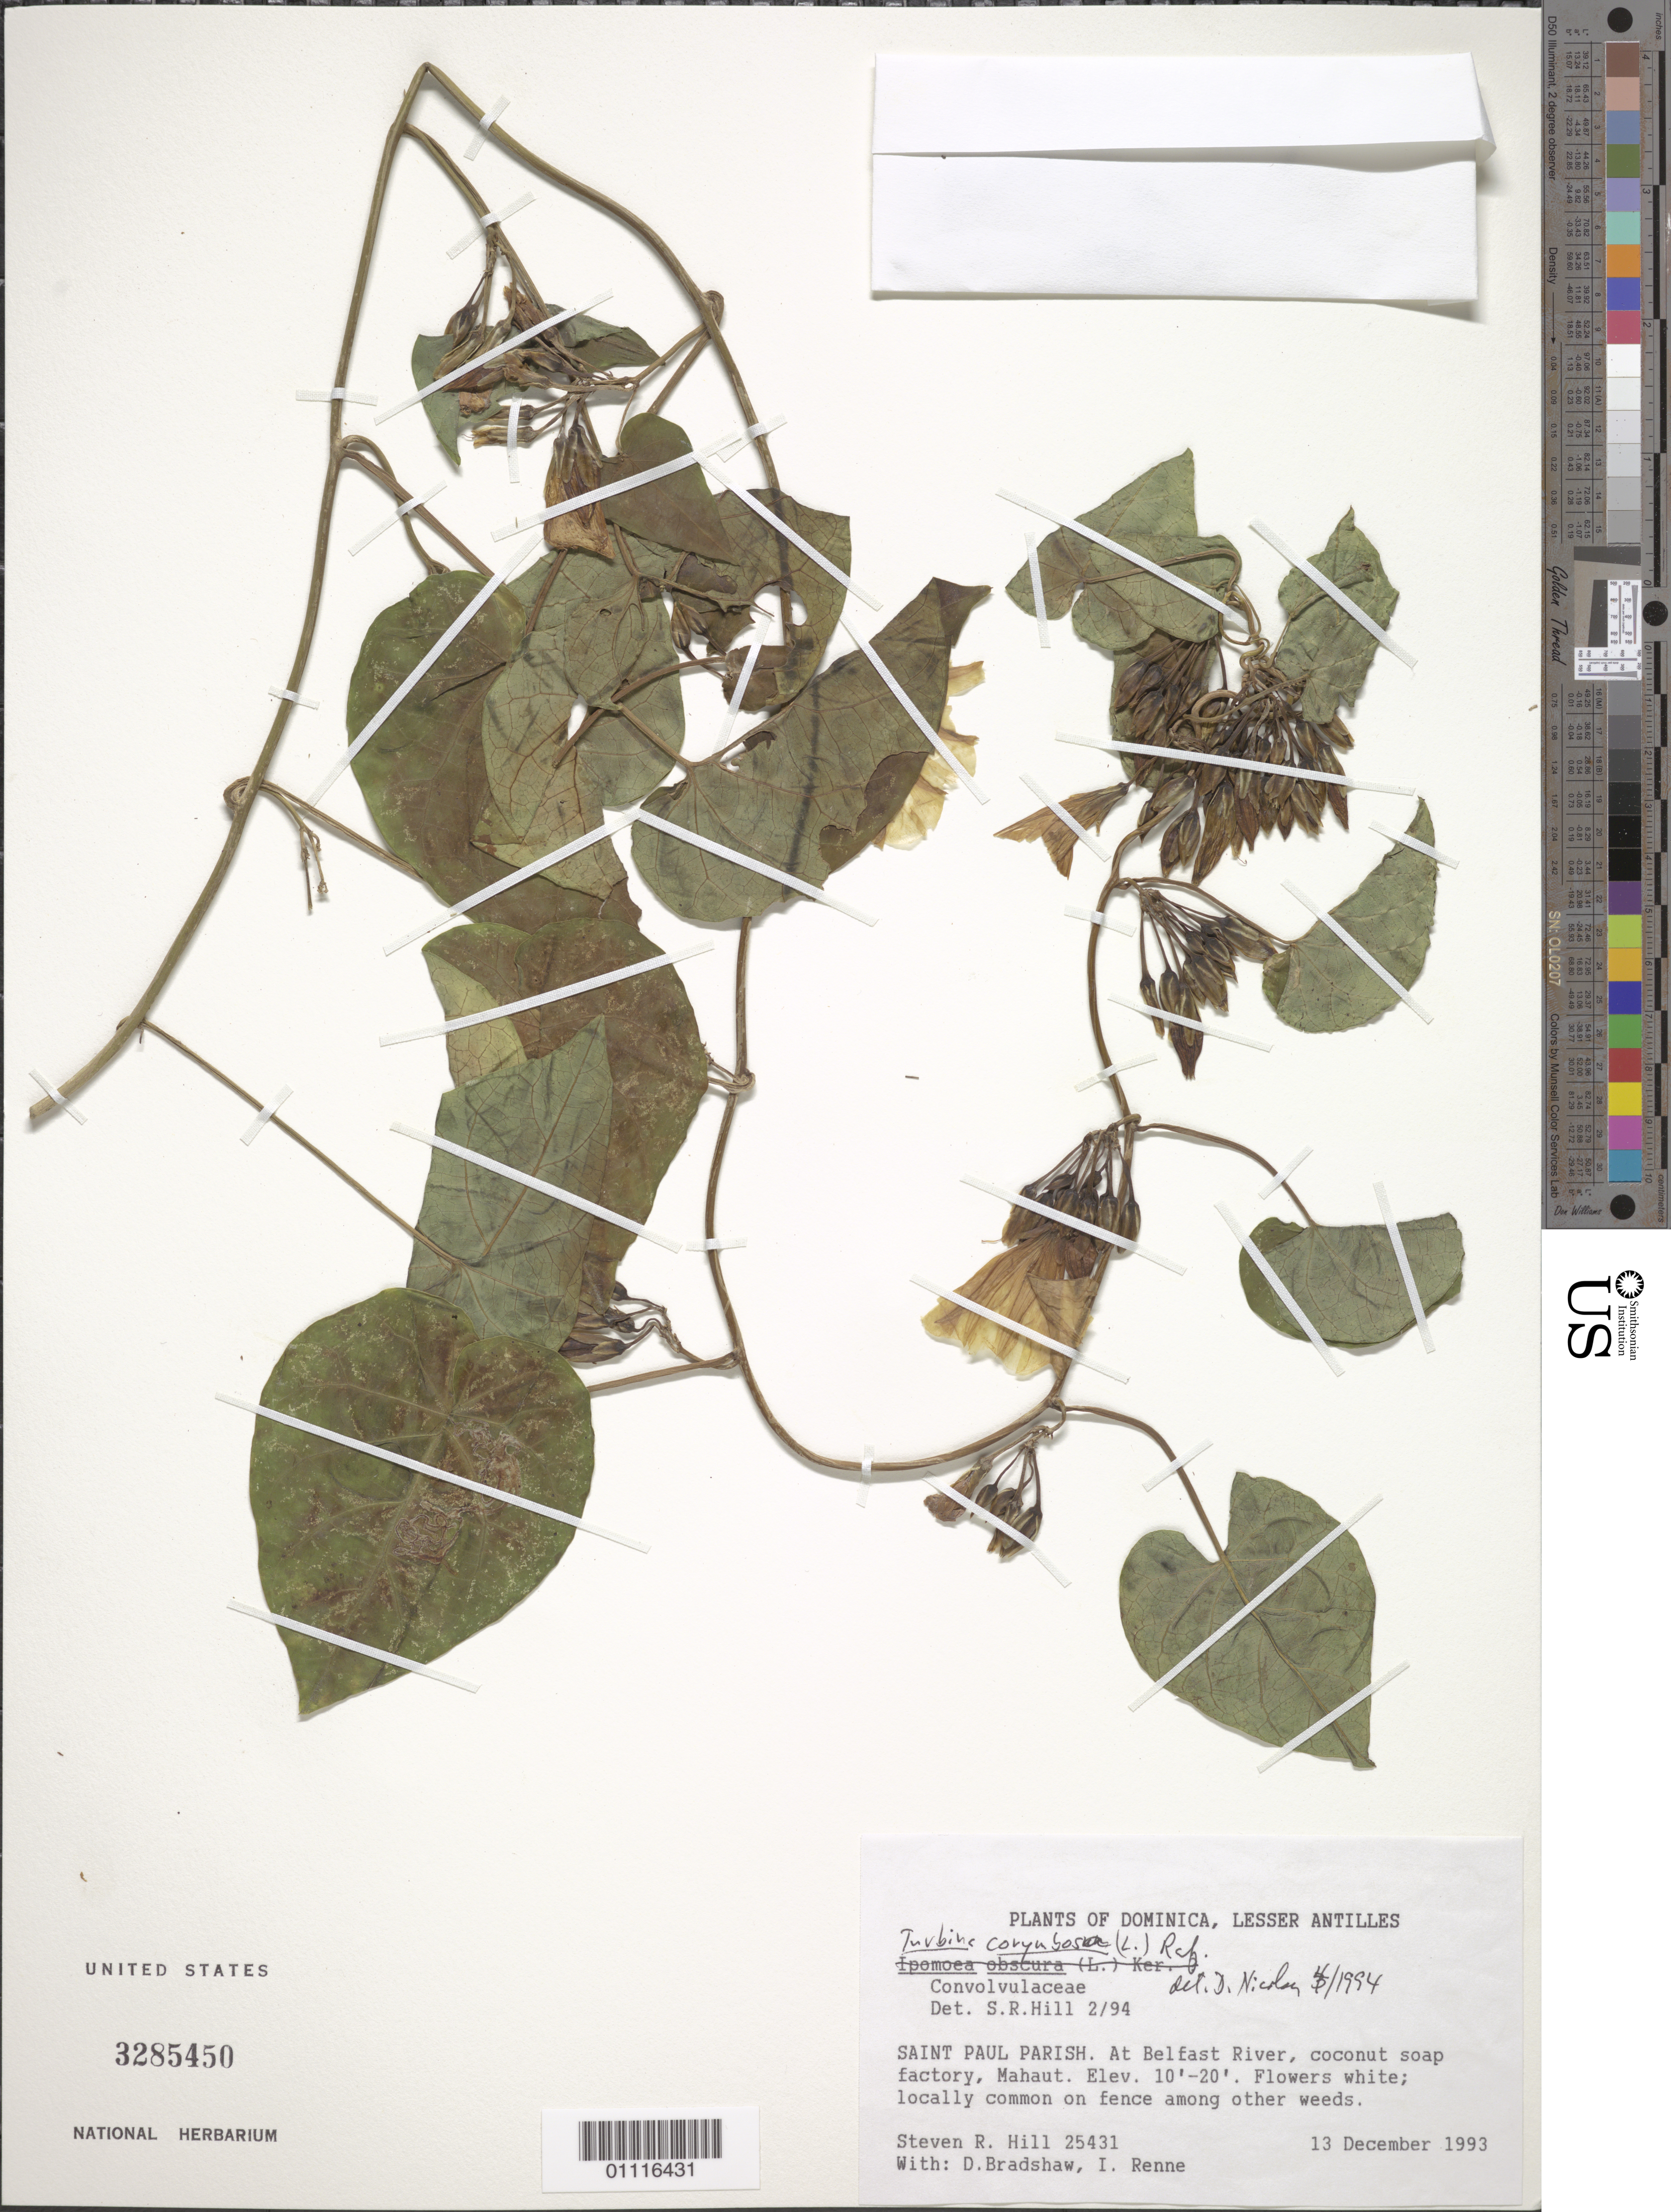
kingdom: Plantae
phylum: Tracheophyta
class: Magnoliopsida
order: Solanales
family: Convolvulaceae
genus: Turbina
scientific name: Turbina corymbosa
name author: (L.) Raf.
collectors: S. R. Hill, D. Bradshaw & I. Renne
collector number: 25431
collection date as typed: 13 Dec 1993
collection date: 1993-12-13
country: Dominica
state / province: St. Paul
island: Dominica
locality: At Belfast River, coconut soap factory, Mahaut.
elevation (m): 3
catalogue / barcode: US 3285450